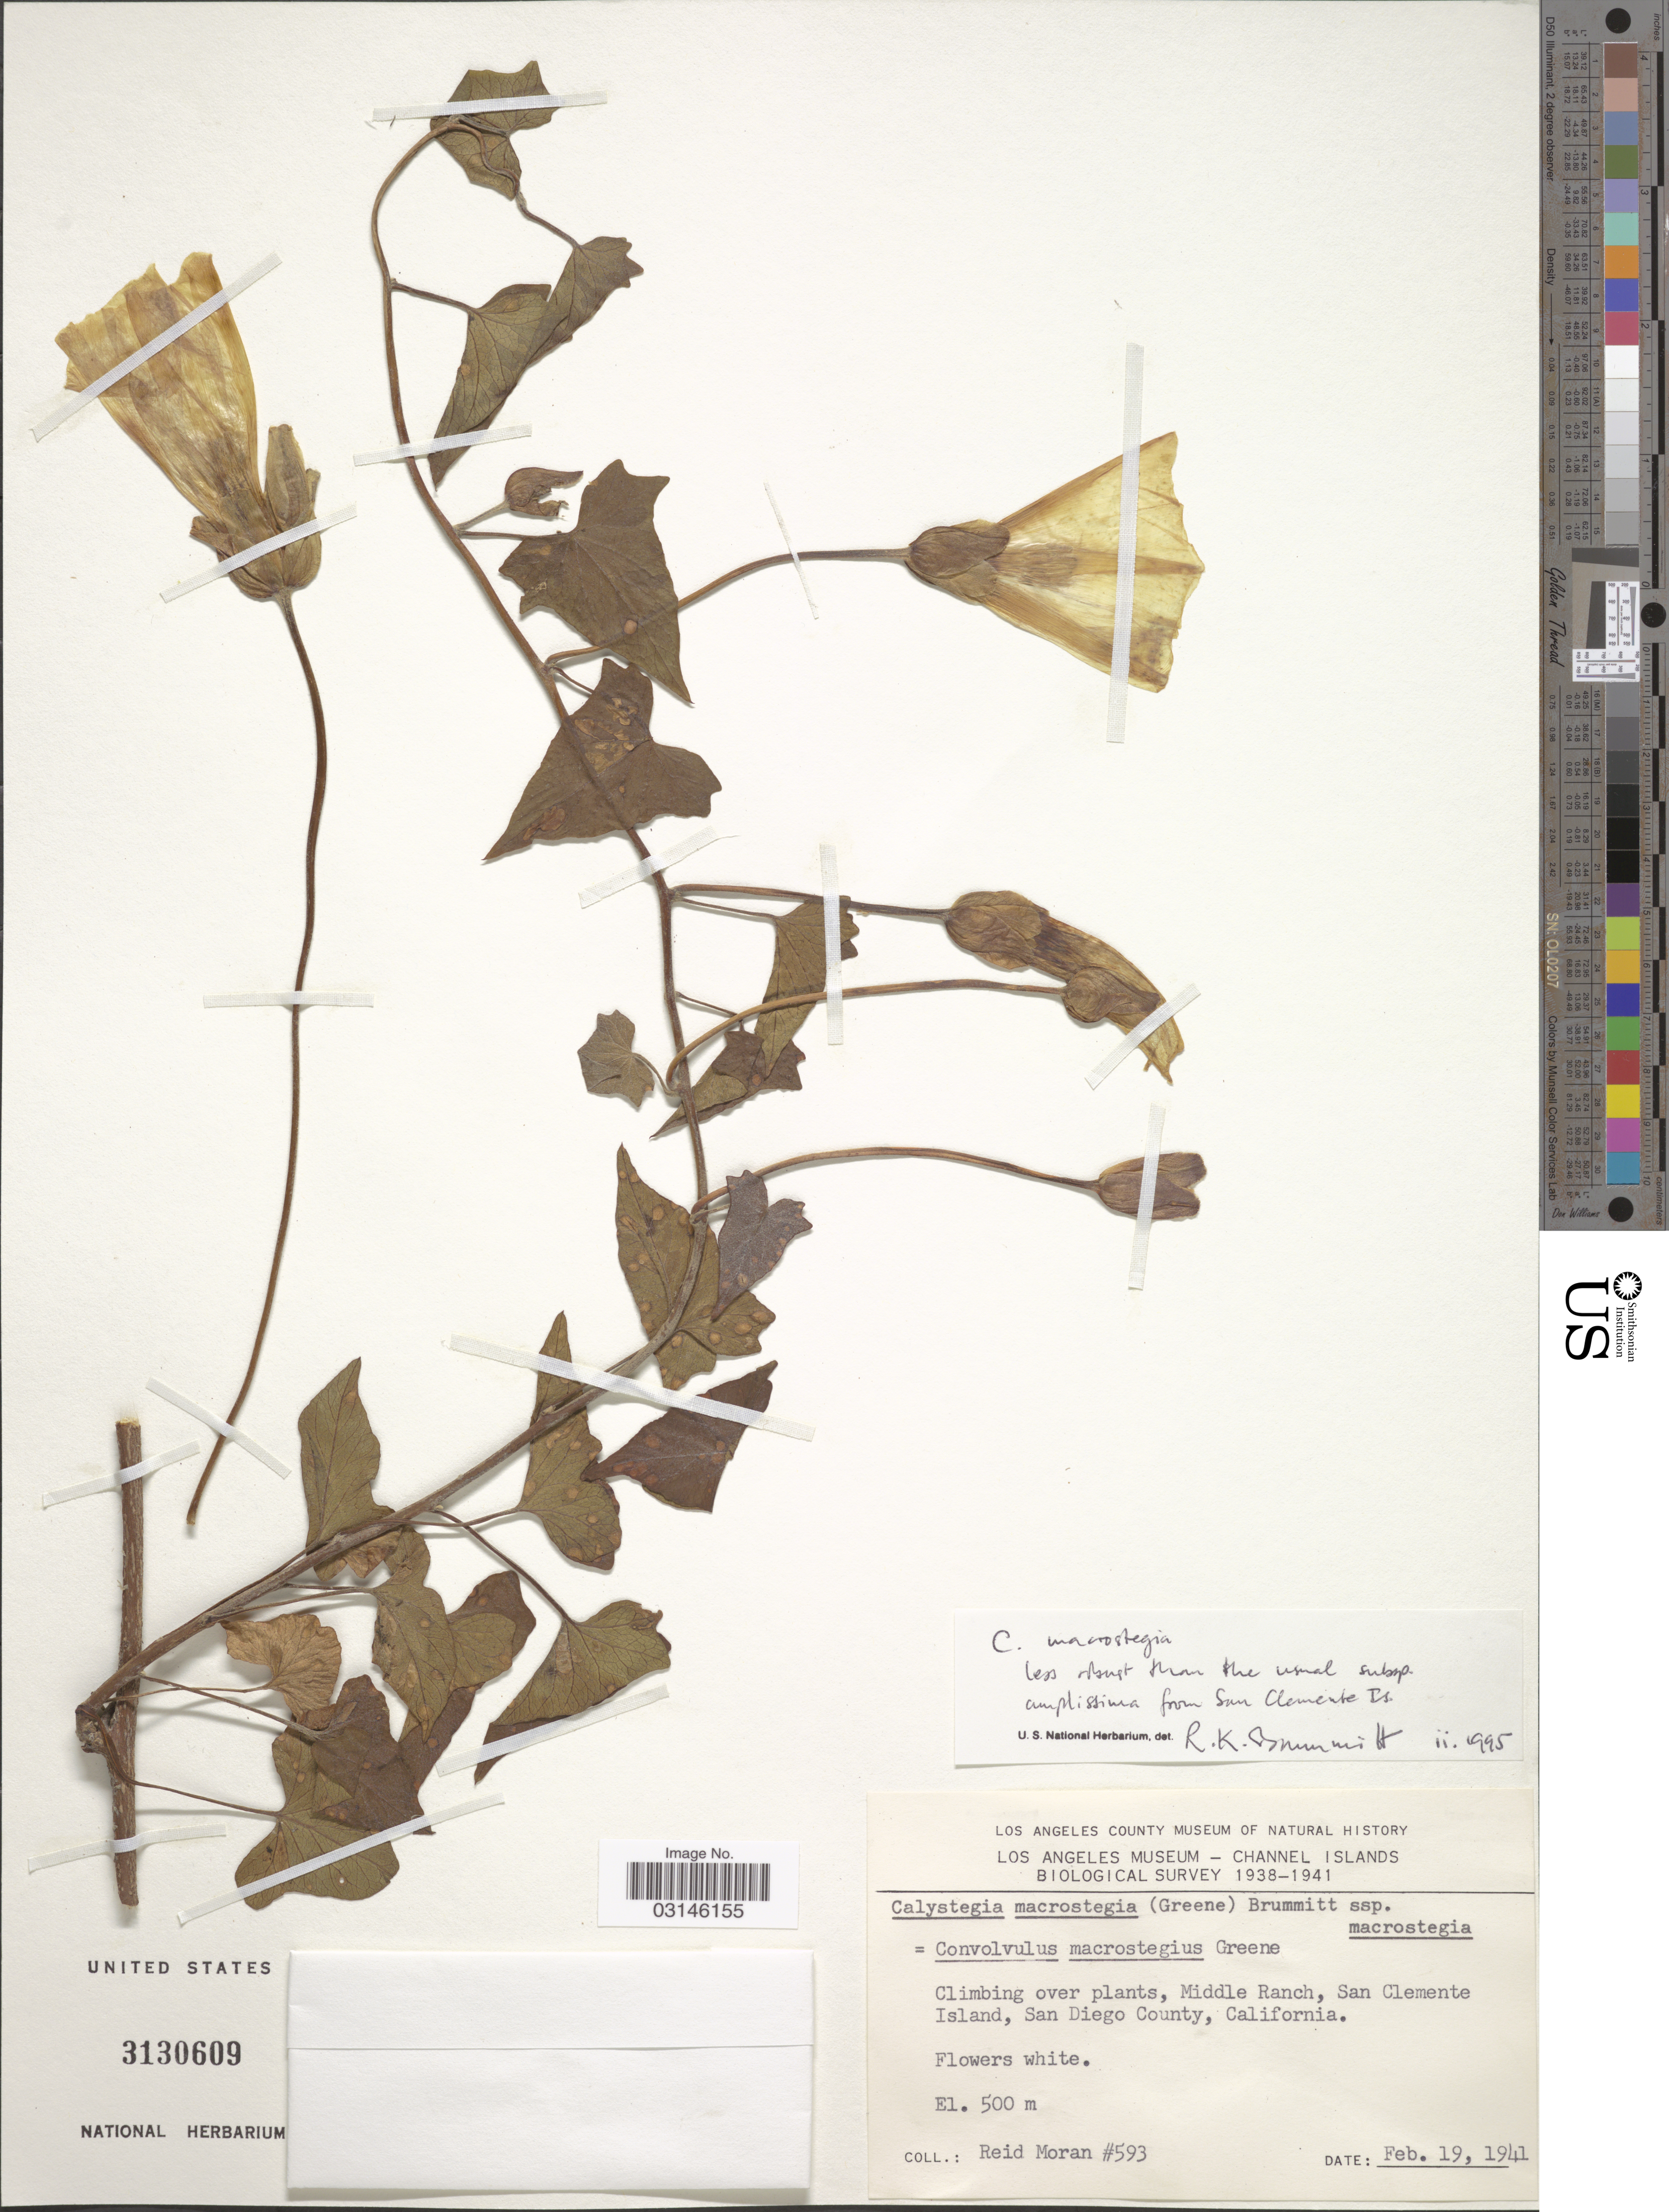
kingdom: Plantae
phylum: Tracheophyta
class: Magnoliopsida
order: Solanales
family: Convolvulaceae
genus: Calystegia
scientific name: Calystegia macrostegia subsp. amplissima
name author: Brummitt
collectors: R. Moran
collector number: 593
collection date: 1941-02-19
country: United States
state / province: California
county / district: San Diego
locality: Climbing over plants, Middle Ranch, San Clemente Island, San Diego County.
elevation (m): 500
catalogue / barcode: US 3130609